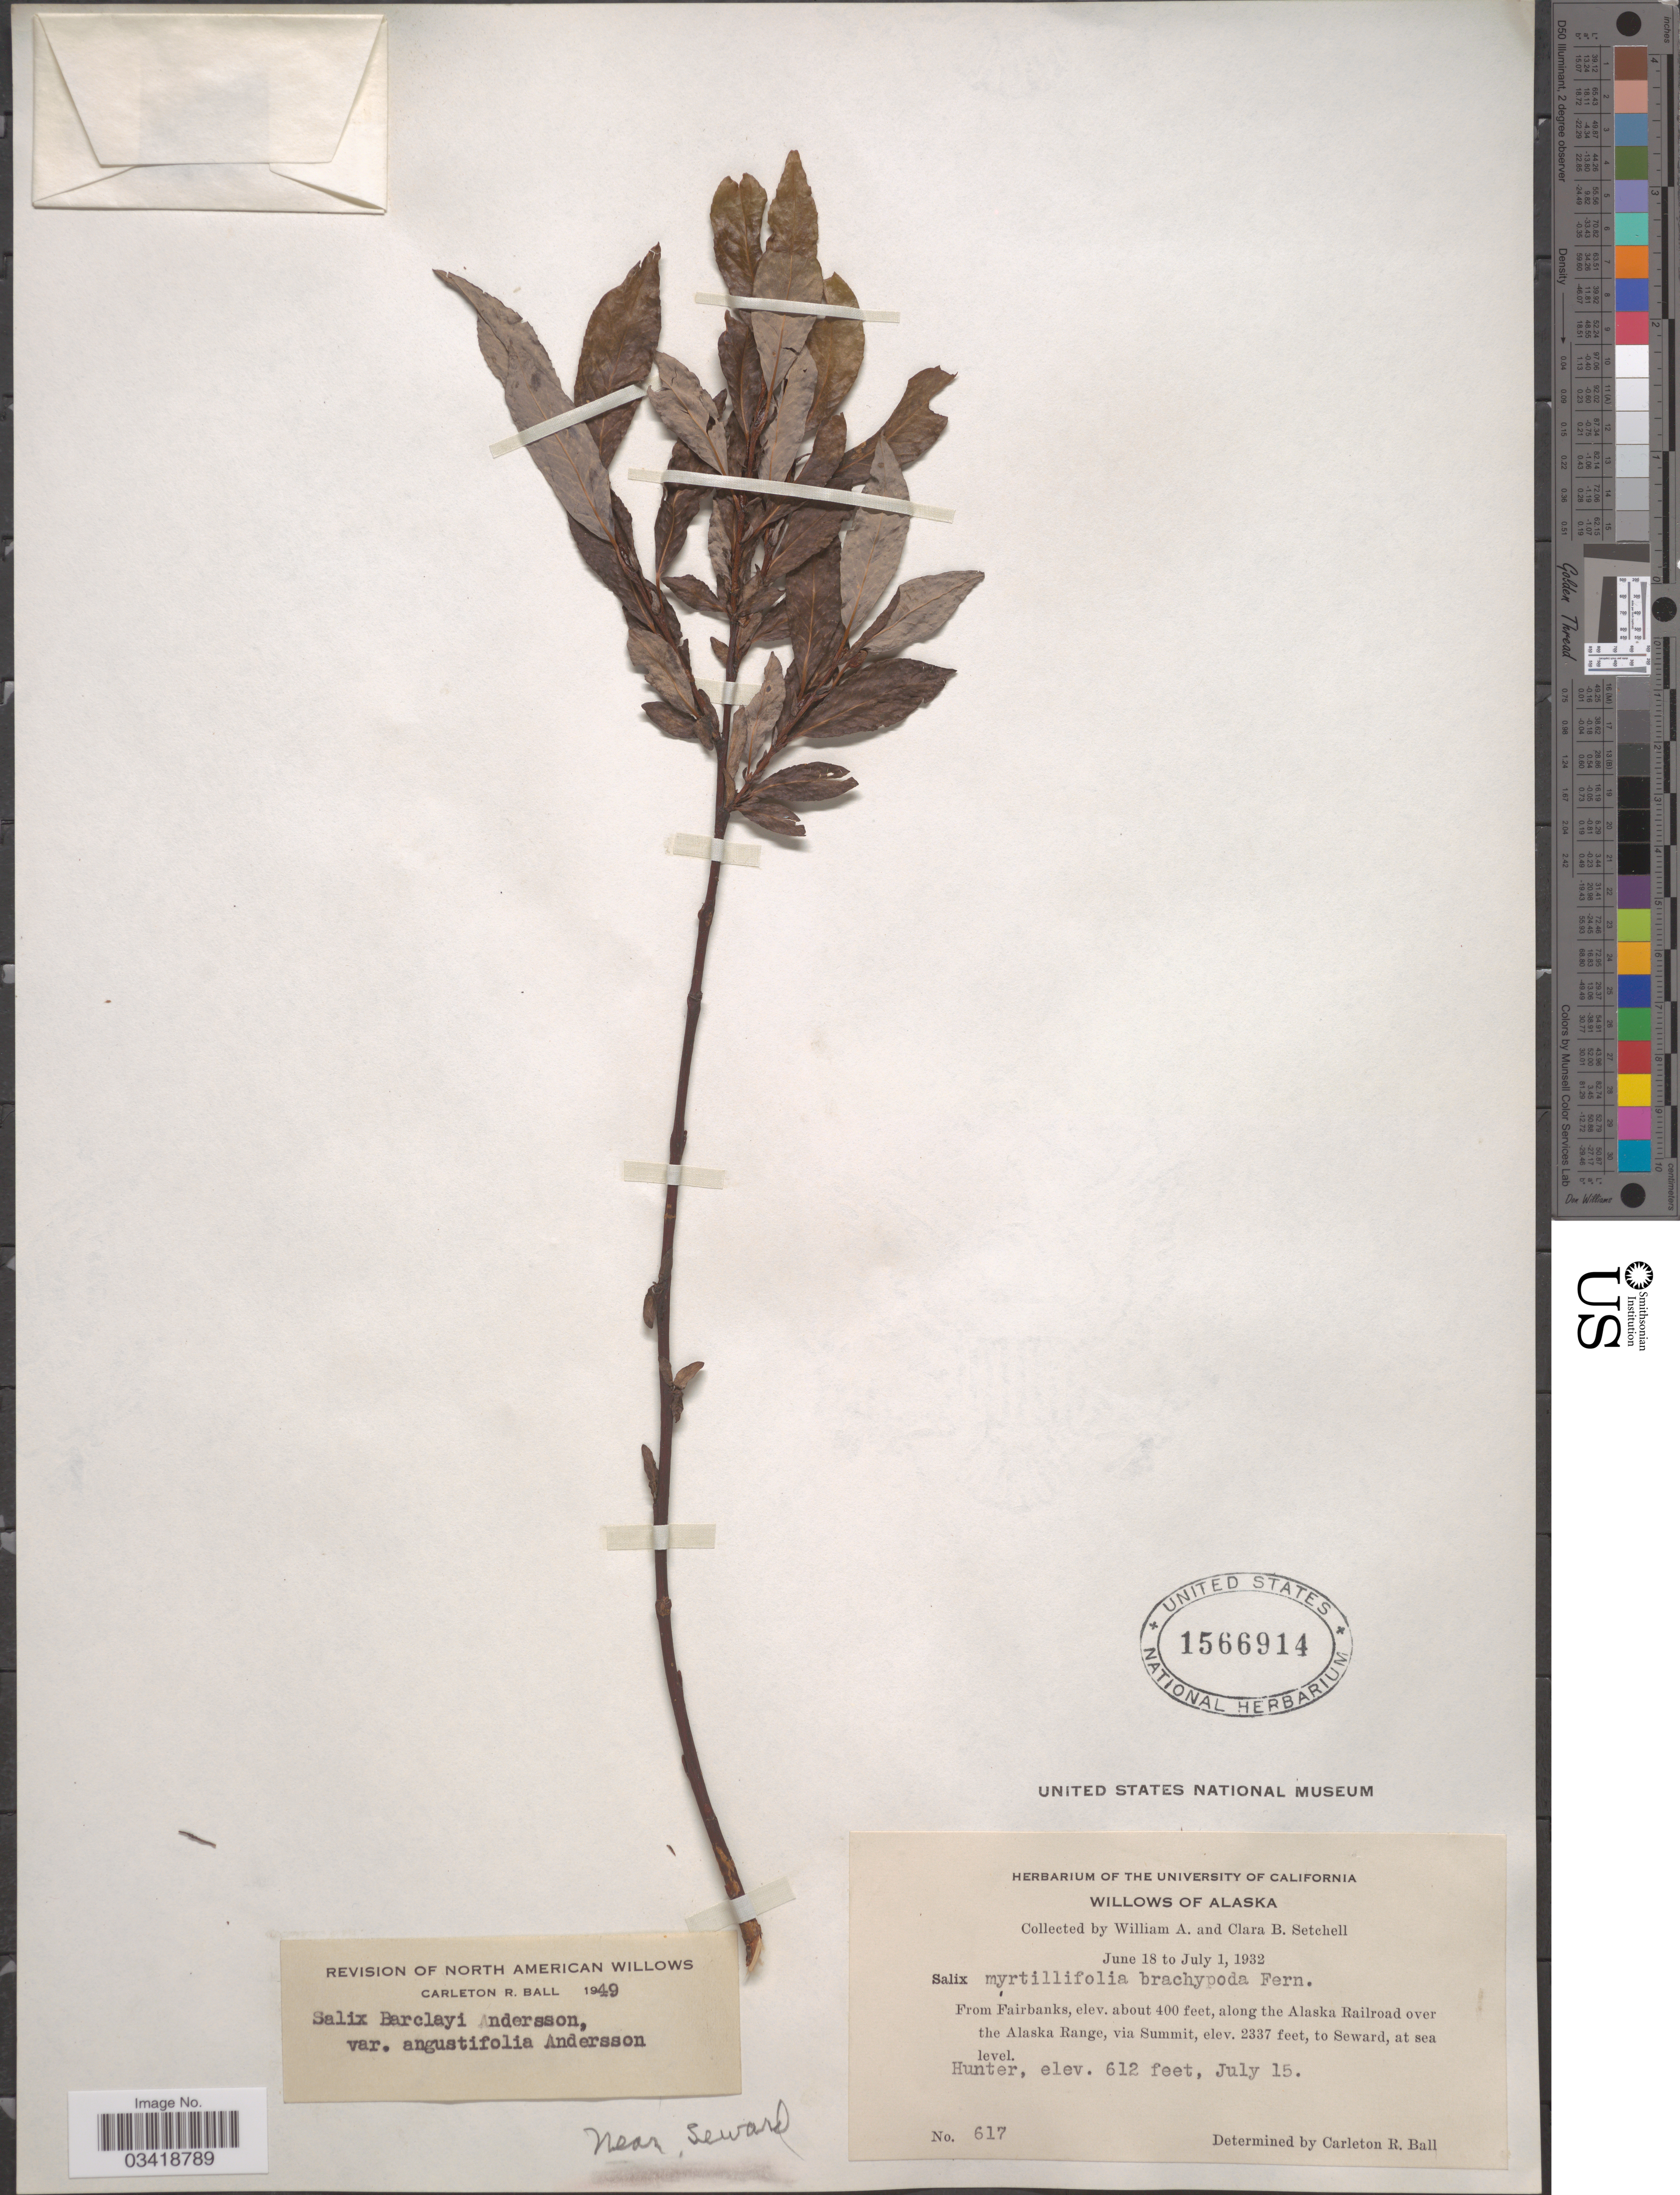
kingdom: Plantae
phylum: Tracheophyta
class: Magnoliopsida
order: Malpighiales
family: Salicaceae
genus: Salix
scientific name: Salix barclayi var. angustifolia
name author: Andersson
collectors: W. Setchell & C. B. Setchell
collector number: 617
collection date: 1932-07-15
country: United States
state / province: Alaska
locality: From Fairbanks, along the Alaska Railroad over the Alaska Range, via Summit, to Seward. Hunter. Near Seward.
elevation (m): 187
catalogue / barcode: US 1566914